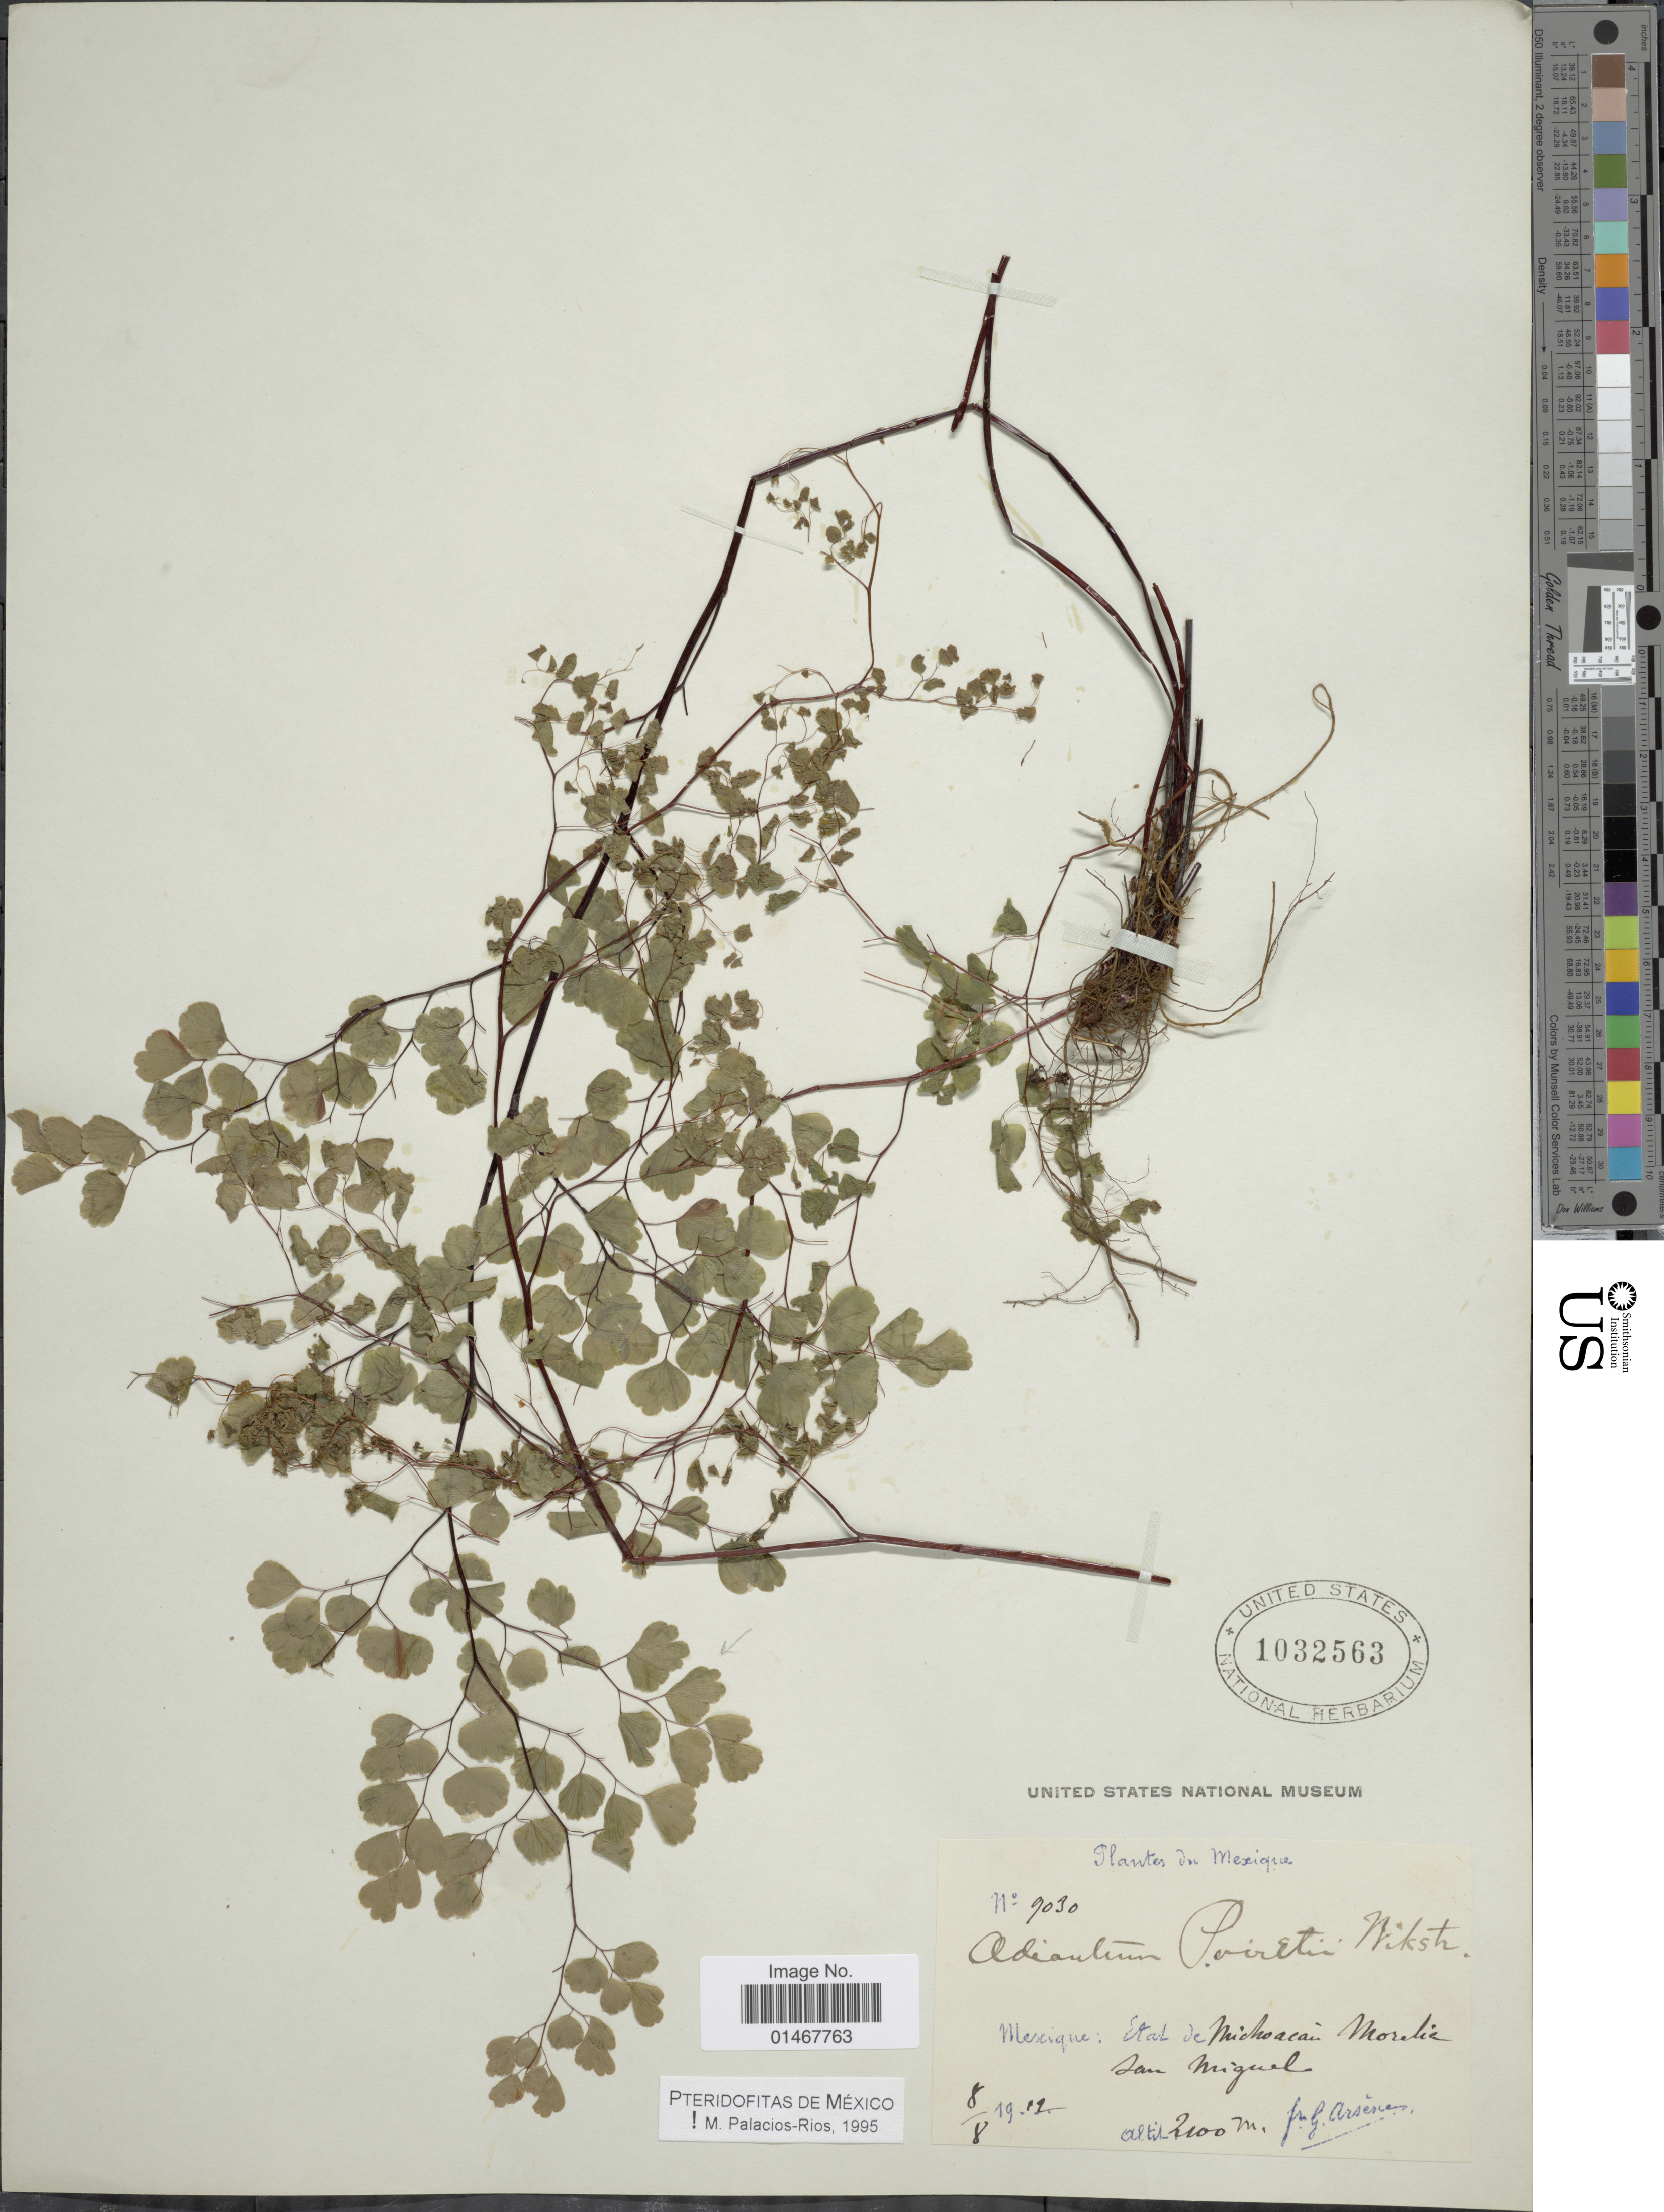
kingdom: Plantae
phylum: Tracheophyta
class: Polypodiopsida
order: Polypodiales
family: Pteridaceae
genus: Adiantum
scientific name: Adiantum poiretii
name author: Wikstr.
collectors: Bro. G. Arsène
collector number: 9030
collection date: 1912-08-08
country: Mexico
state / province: Michoacán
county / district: Morelia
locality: San Miguel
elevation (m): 2100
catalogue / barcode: US 1032563